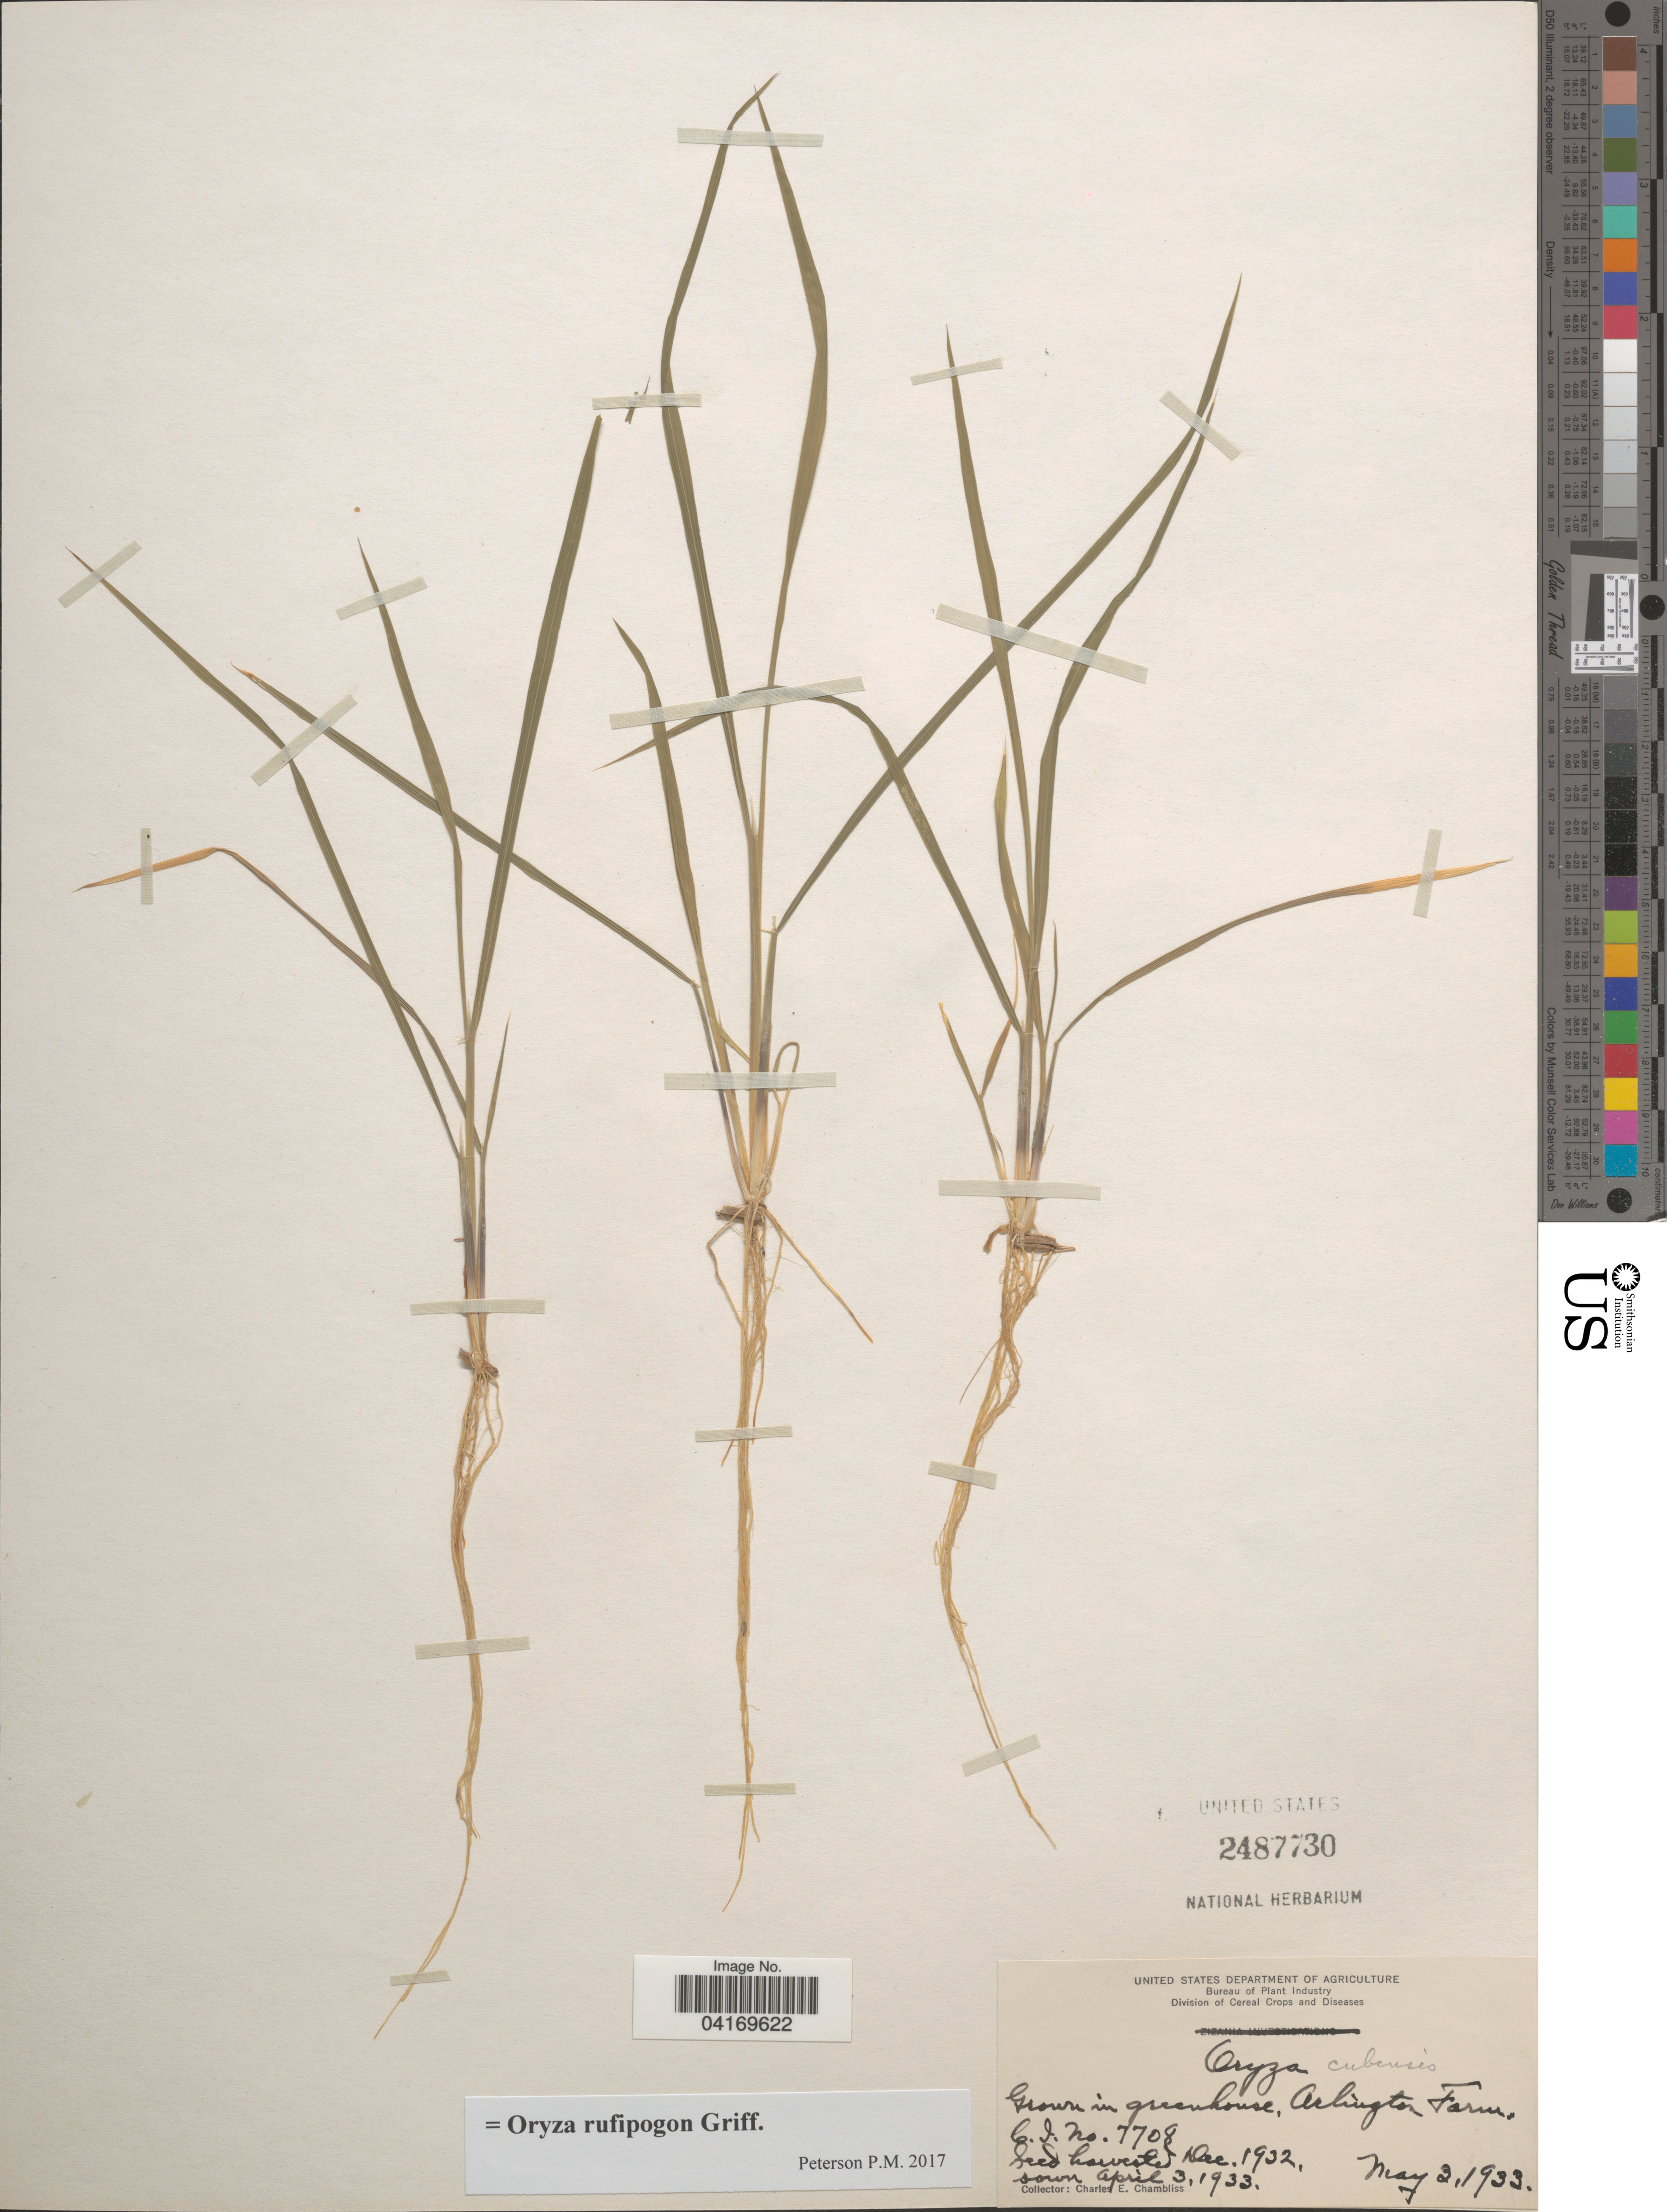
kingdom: Plantae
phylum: Tracheophyta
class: Liliopsida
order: Poales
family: Poaceae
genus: Oryza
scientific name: Oryza rufipogon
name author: Griffith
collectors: C. Chambliss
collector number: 7708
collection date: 1933-05-03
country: United States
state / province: Virginia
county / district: Arlington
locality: Grown in greenhouse, Arlington Farm.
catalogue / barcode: US 2487730